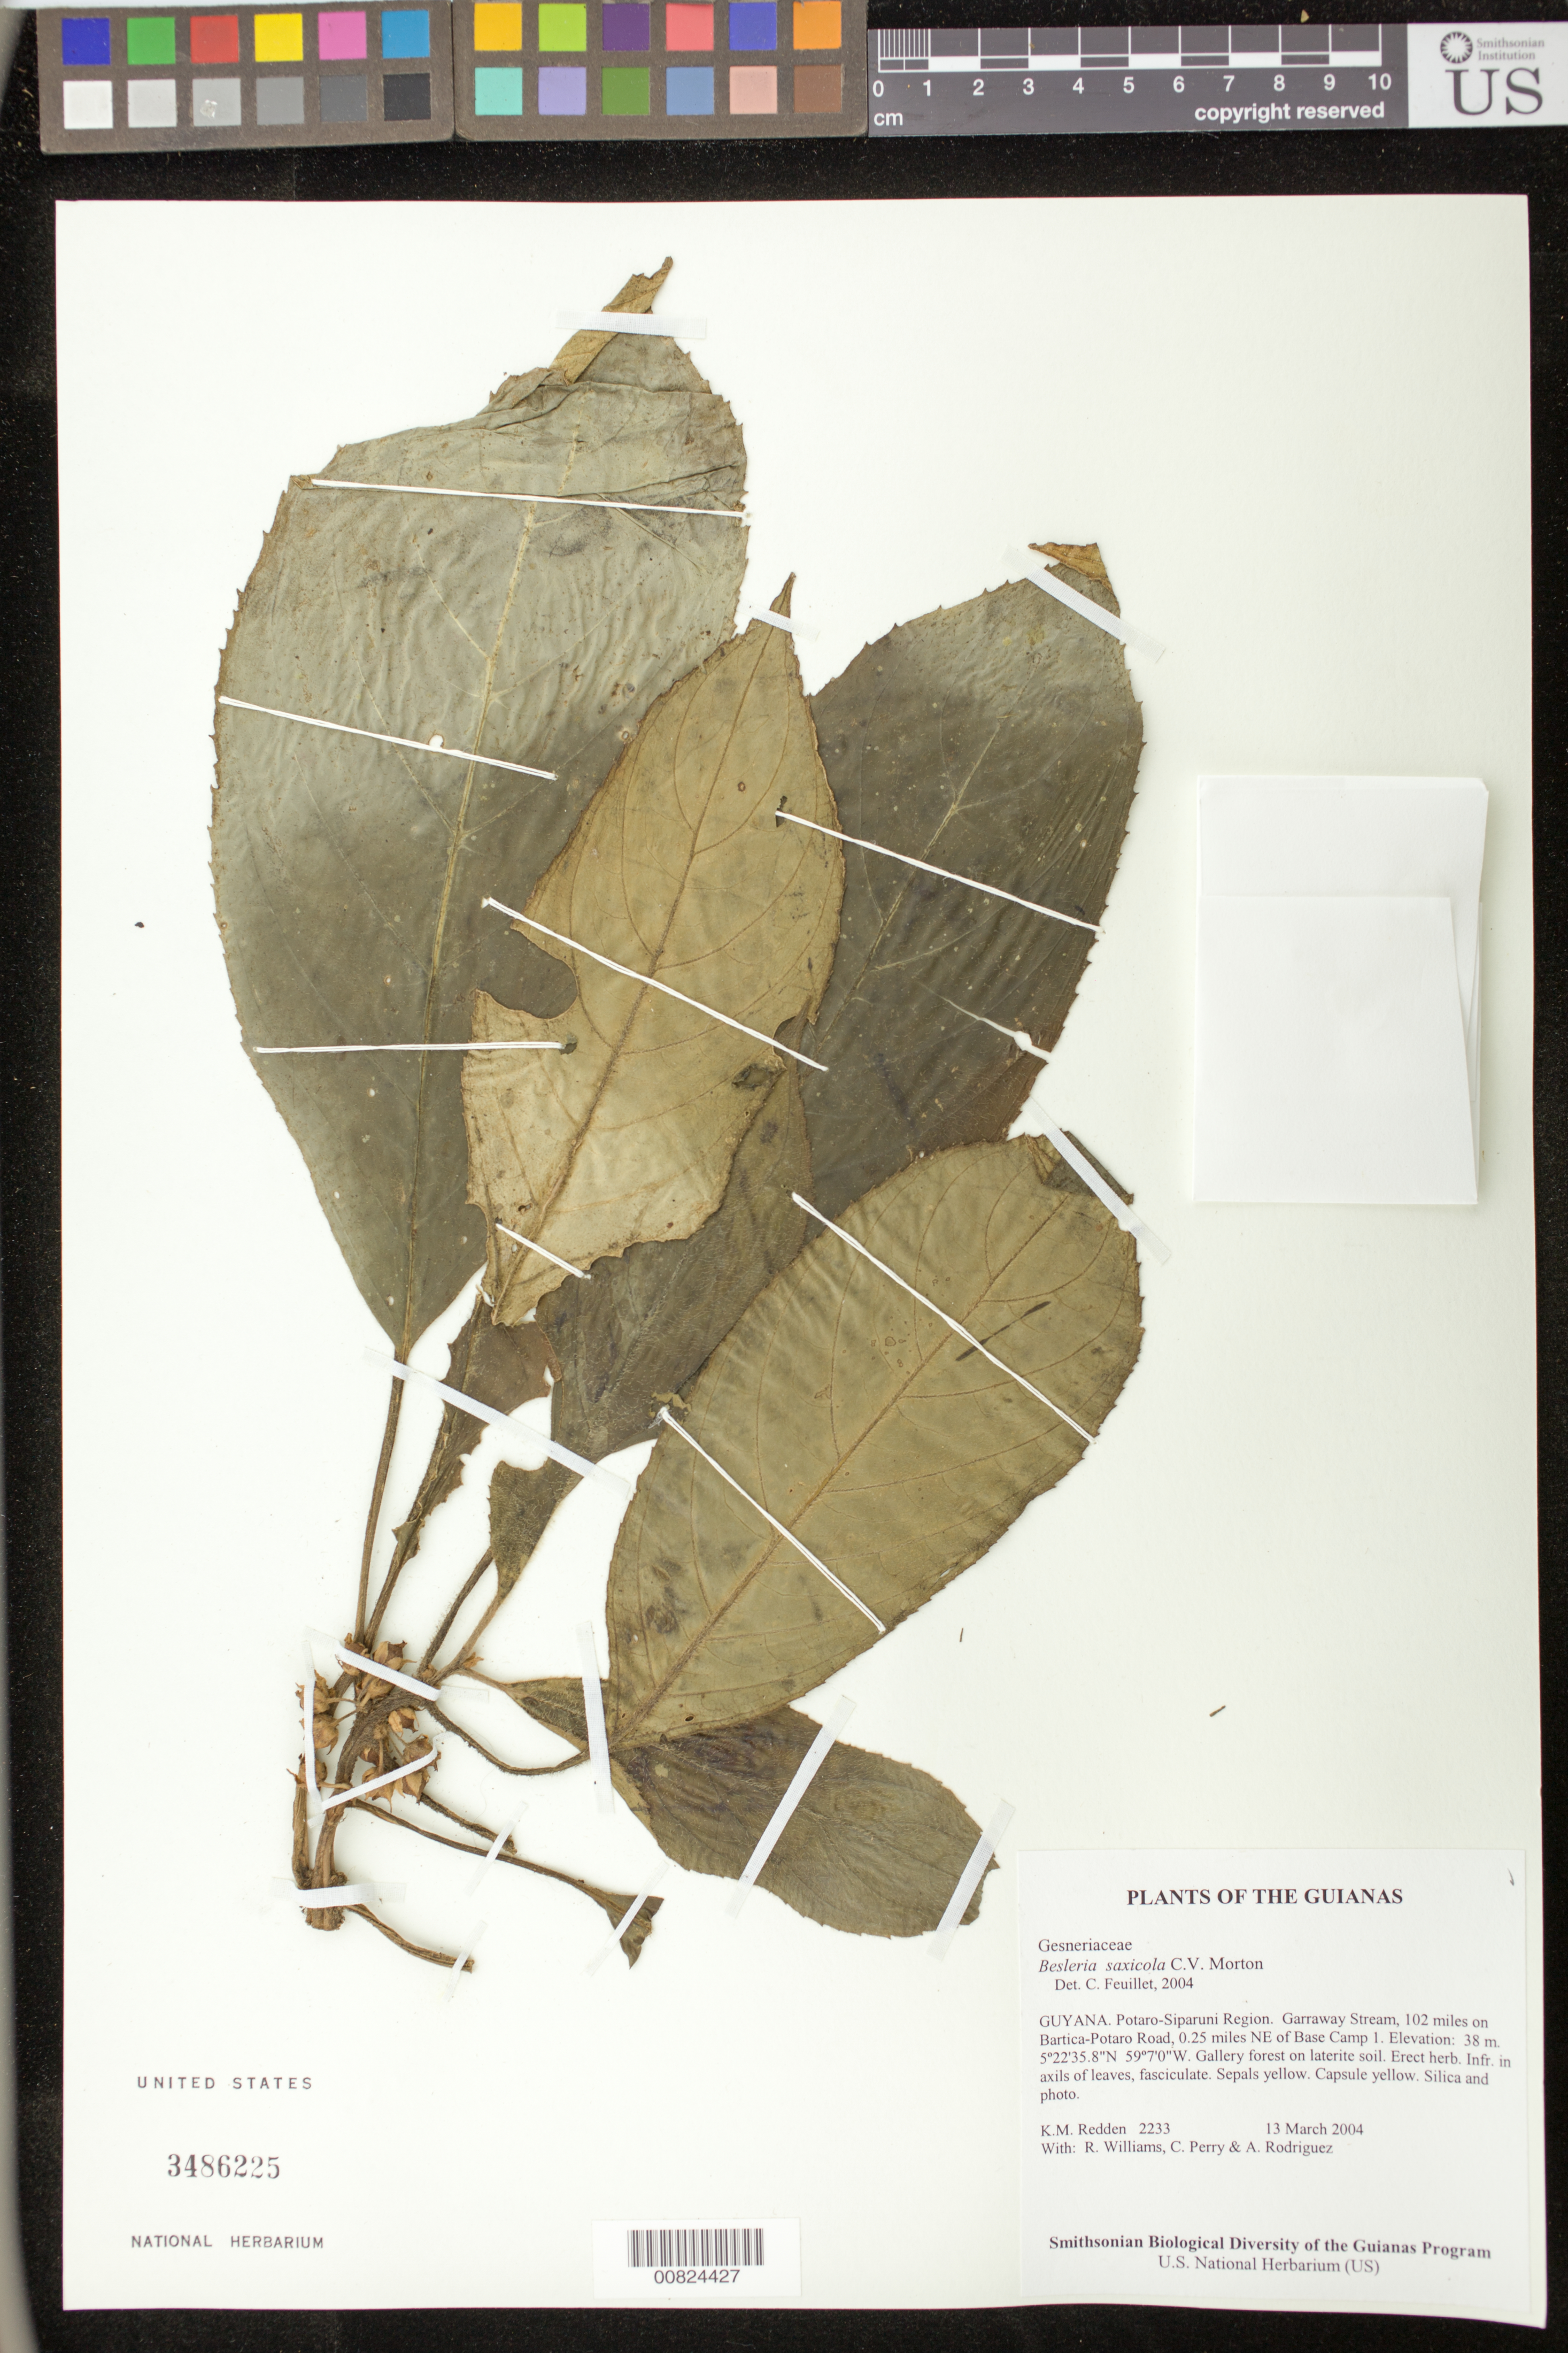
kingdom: Plantae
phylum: Tracheophyta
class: Magnoliopsida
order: Lamiales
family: Gesneriaceae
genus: Besleria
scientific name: Besleria saxicola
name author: C.V. Morton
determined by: Feuillet, C.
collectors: K. M. Redden & et al.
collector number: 2233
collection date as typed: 13 Mar 2004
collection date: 2004-03-13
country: Guyana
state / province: Potaro-Siparuni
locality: Garraway Stream, 102 miles on Bartica-Potaro Road, 0.25 miles NE of Base Camp 1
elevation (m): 38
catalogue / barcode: US 3486225